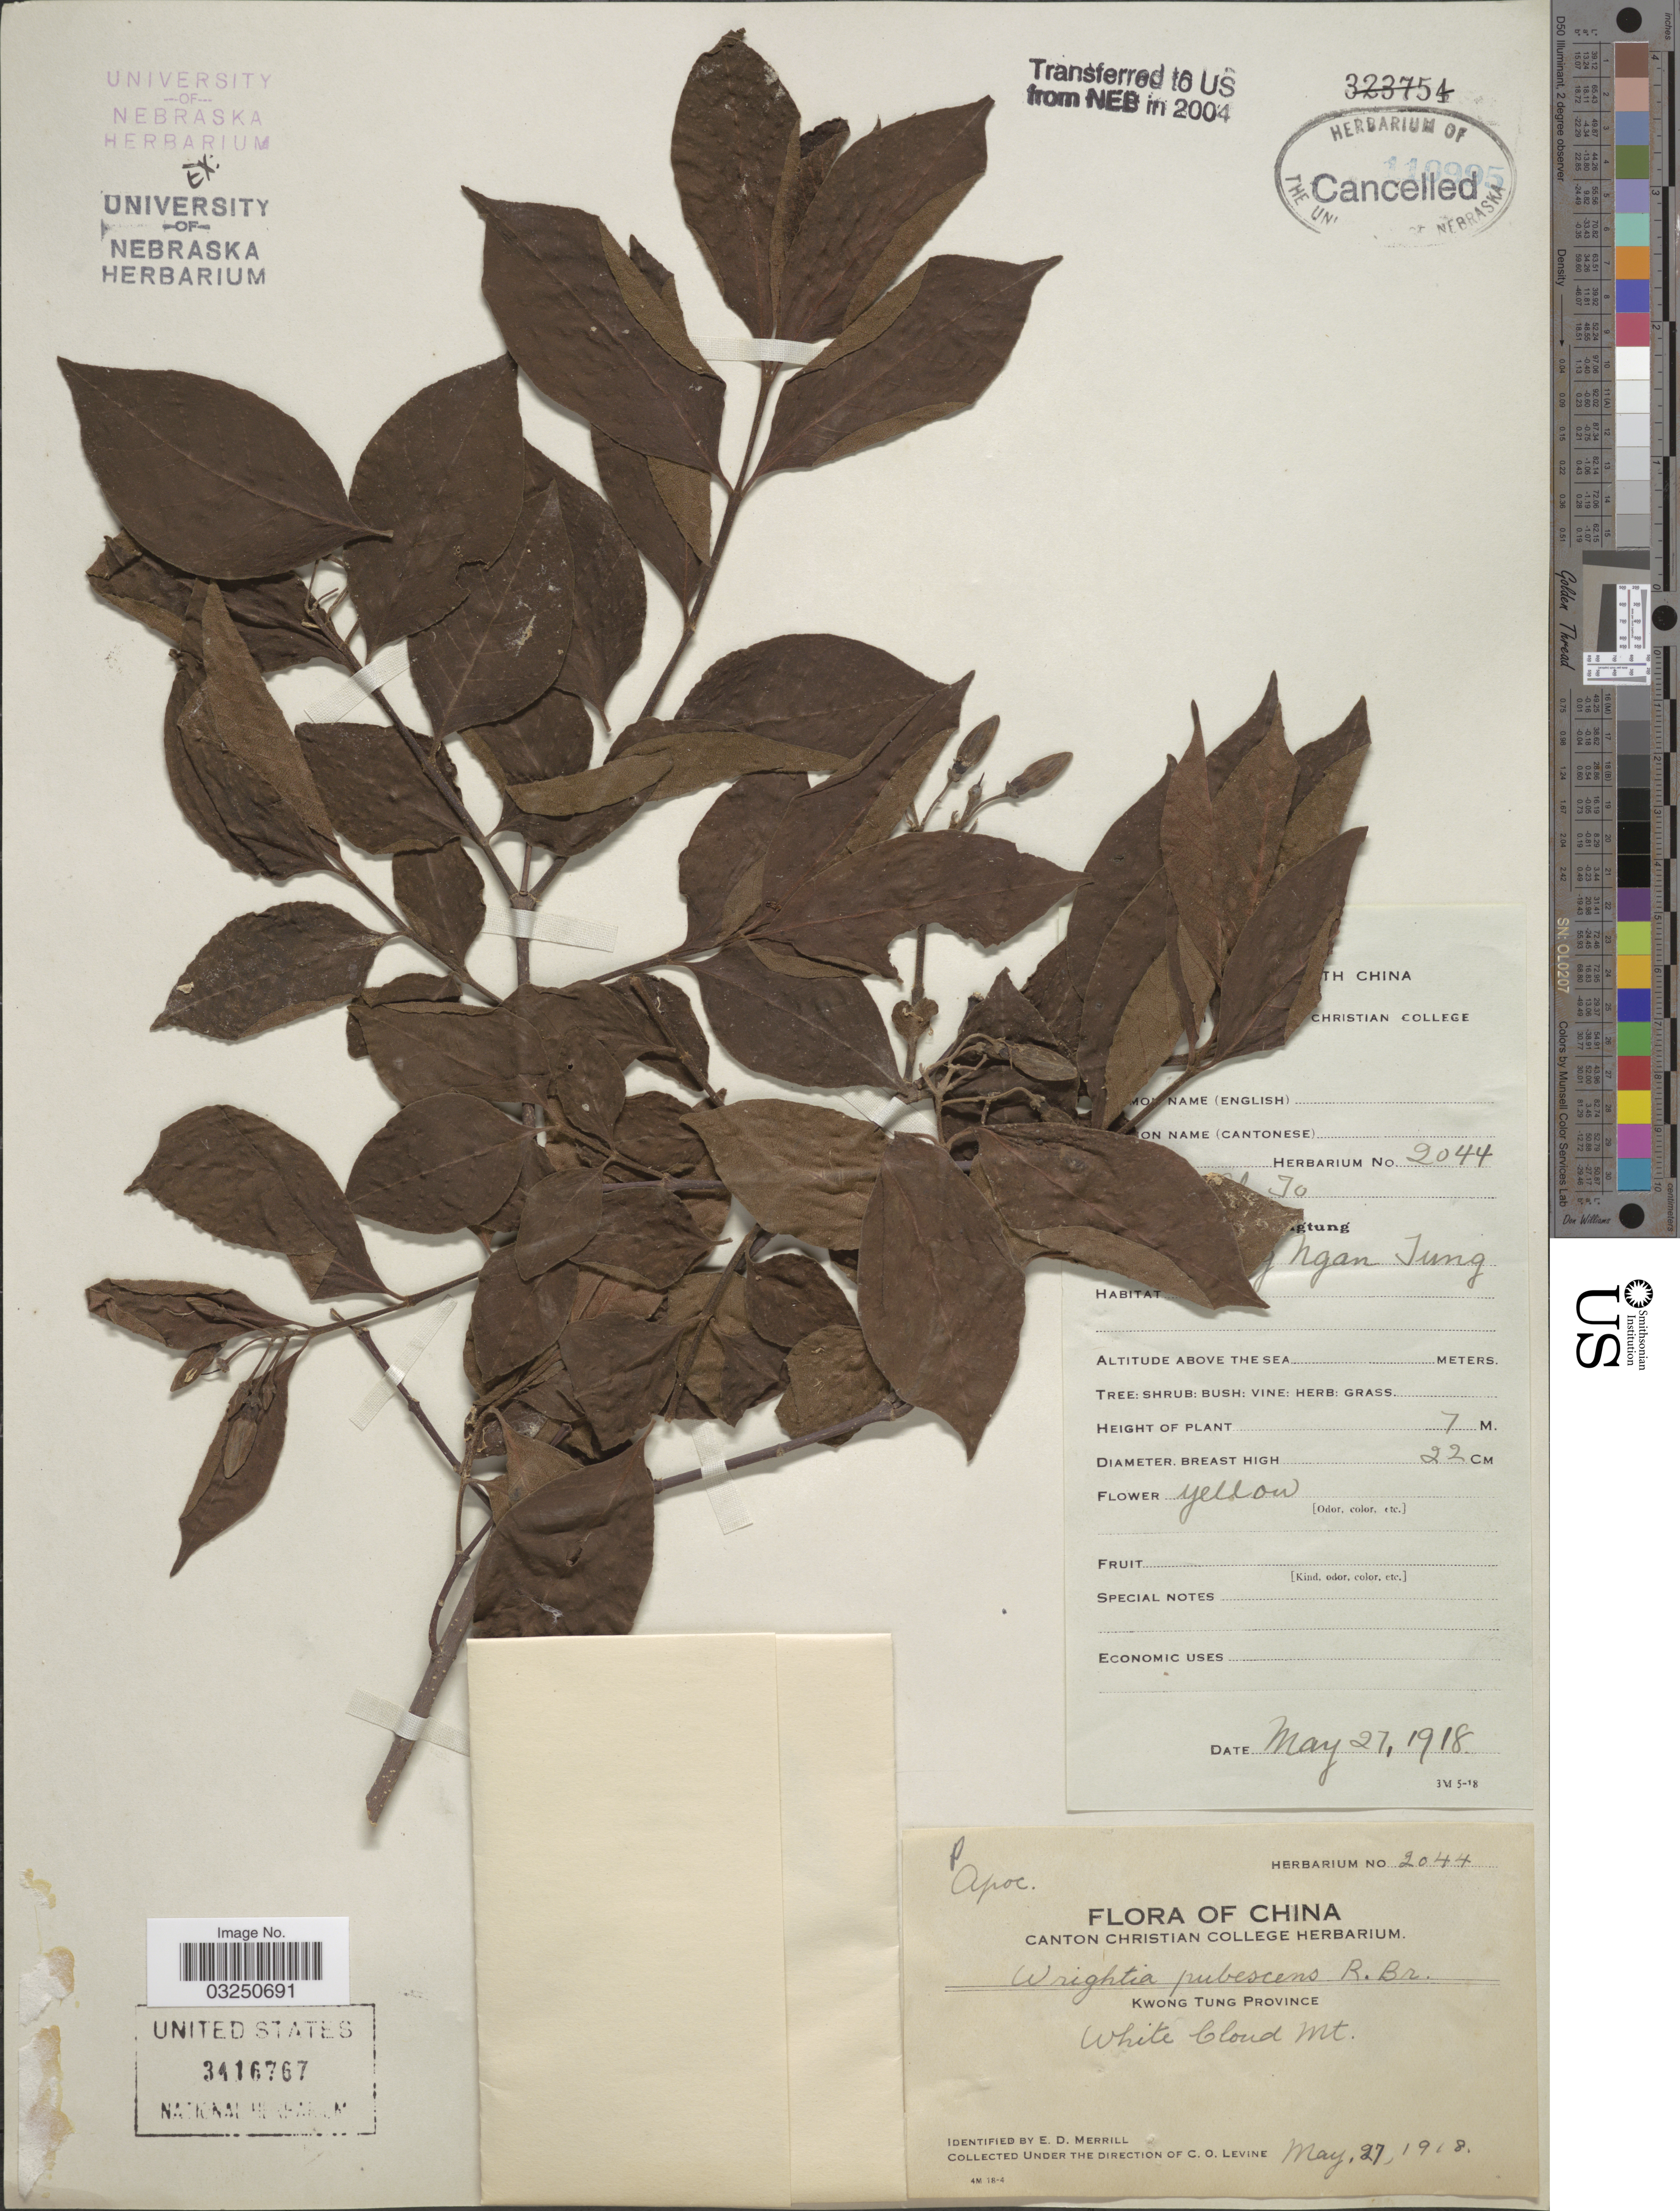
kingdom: Plantae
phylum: Tracheophyta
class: Magnoliopsida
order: Gentianales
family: Apocynaceae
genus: Wrightia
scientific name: Wrightia pubescens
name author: R. Br.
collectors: Ah To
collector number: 2044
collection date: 1918-05-27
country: China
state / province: Guangdong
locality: Kwangtung. [illegible text] Ngan Tung. White Cloud Mt.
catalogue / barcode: US 3416767